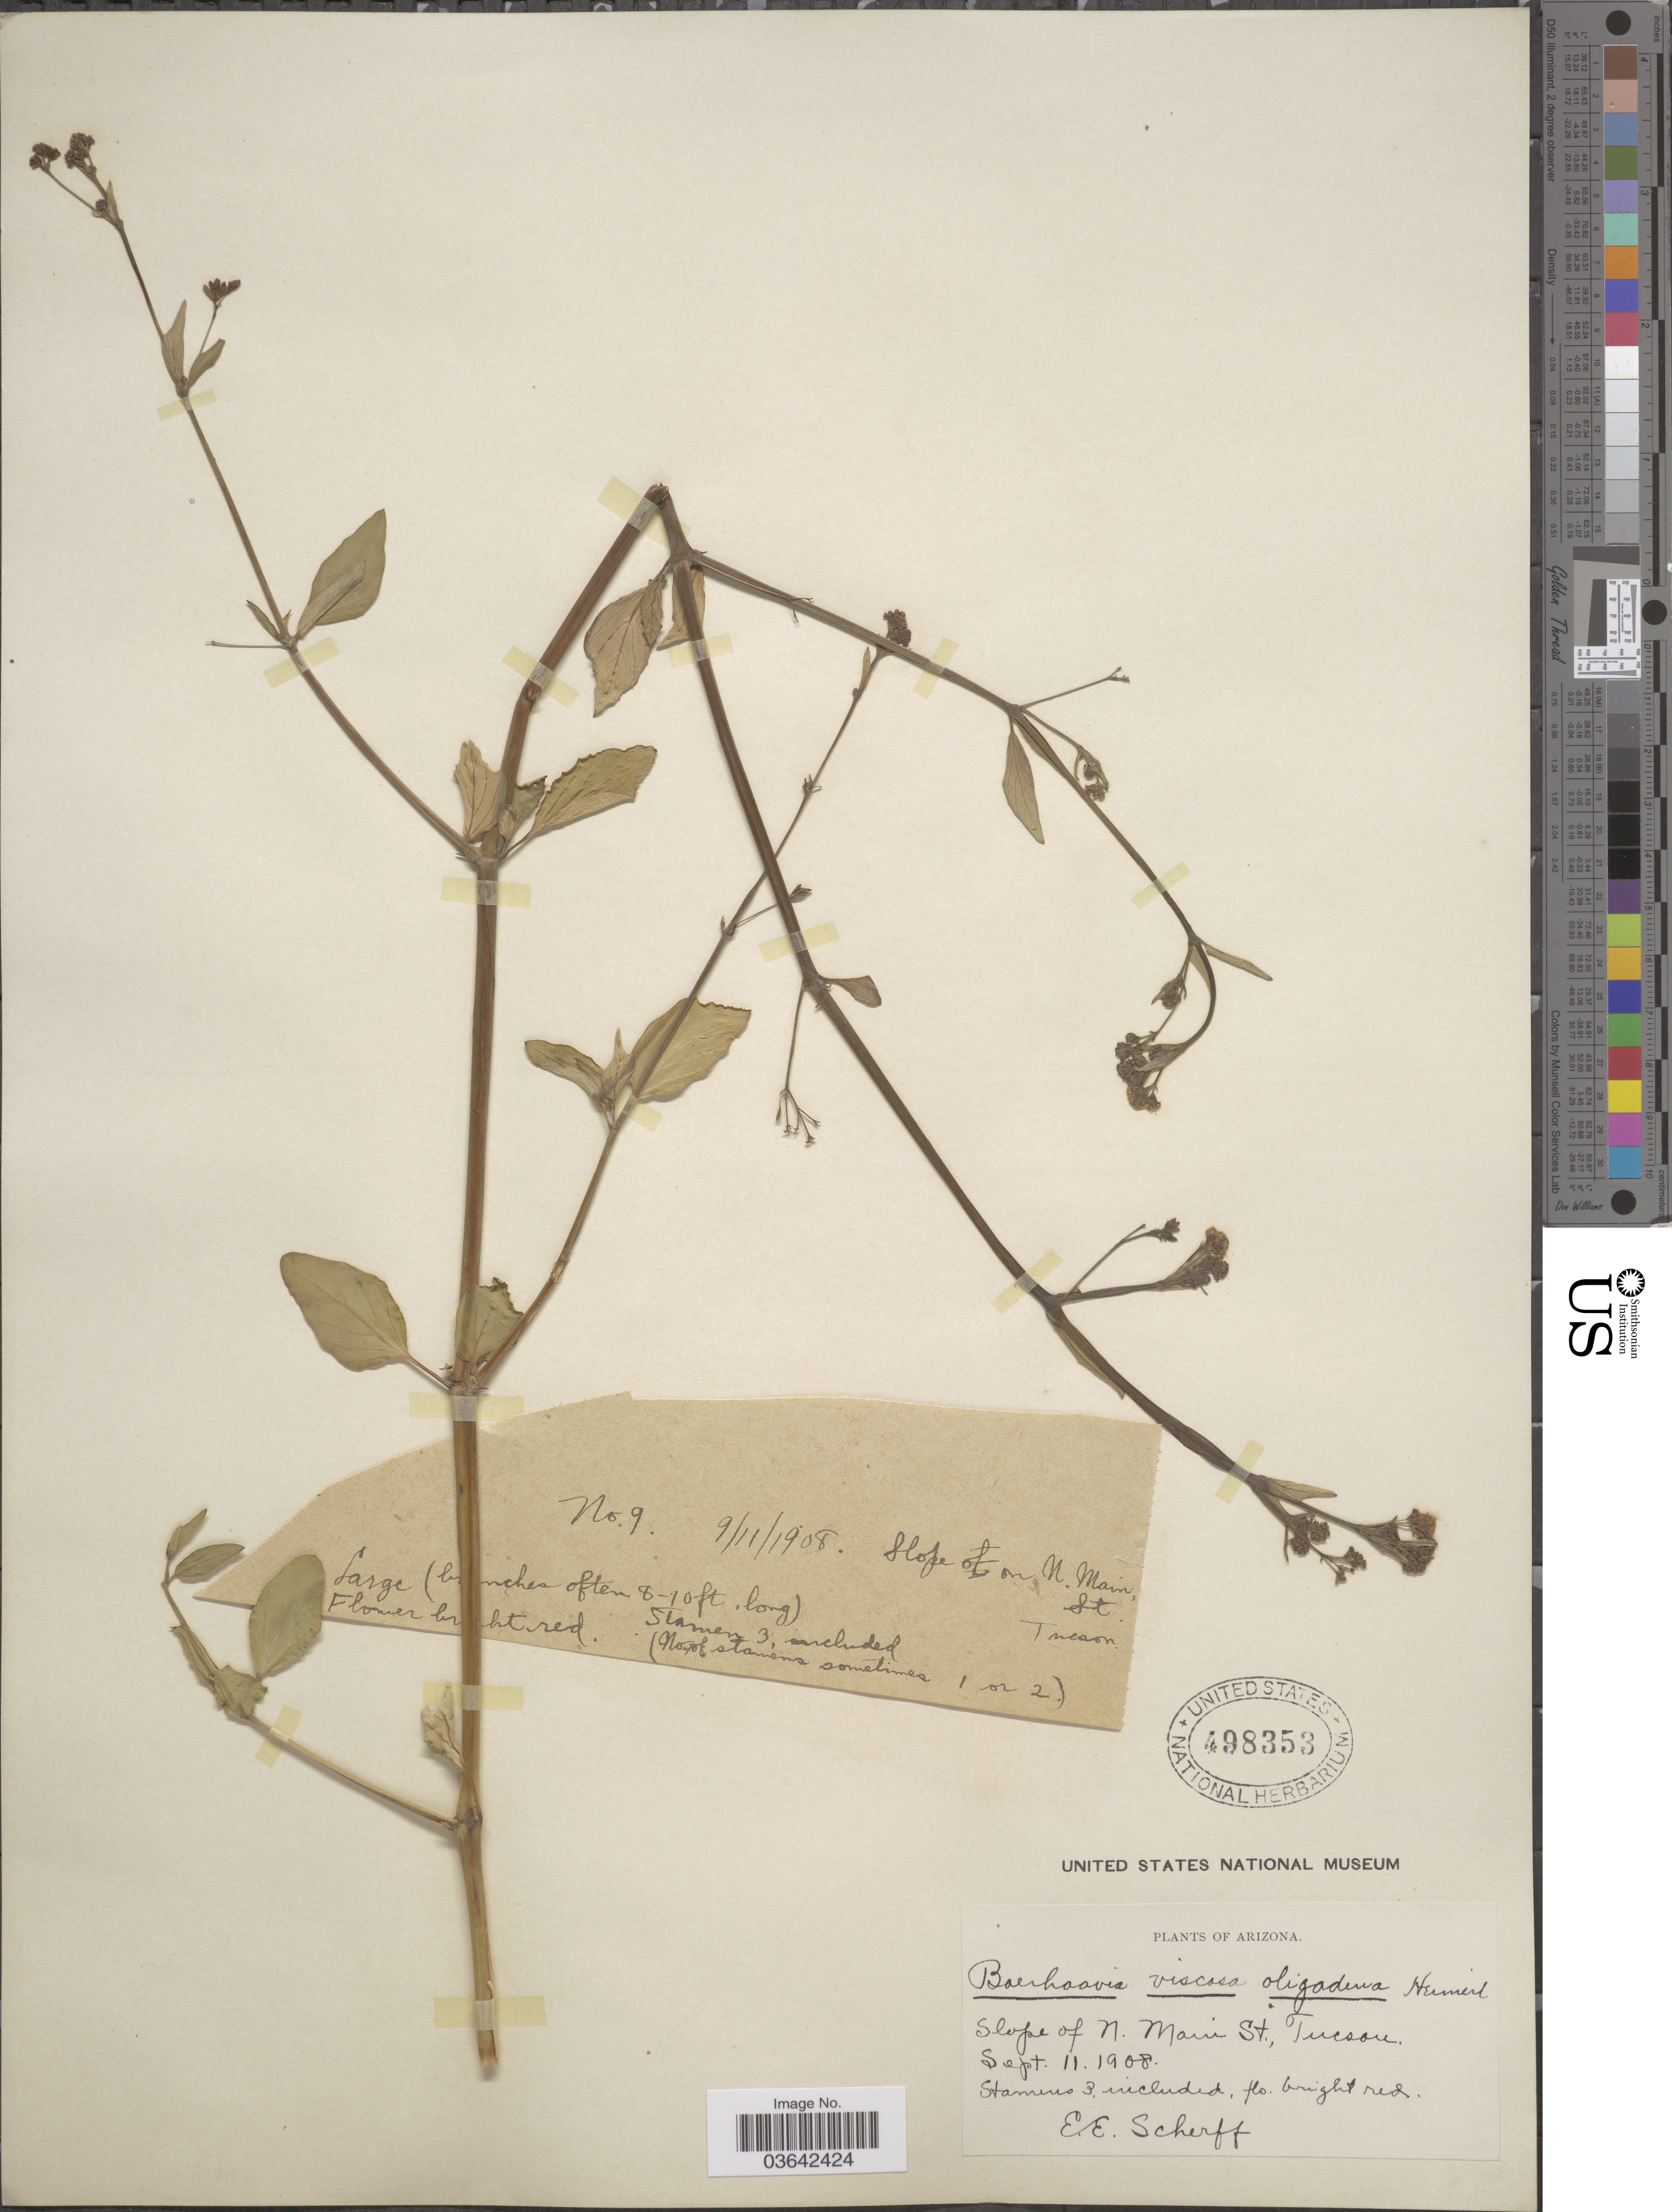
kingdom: Plantae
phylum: Tracheophyta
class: Magnoliopsida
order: Caryophyllales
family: Nyctaginaceae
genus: Boerhavia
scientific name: Boerhavia coccinea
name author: Mill.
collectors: E. Scherff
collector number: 9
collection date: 1908-09-11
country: United States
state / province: Arizona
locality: Slope of N. Main St., Tucson.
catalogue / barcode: US 498353